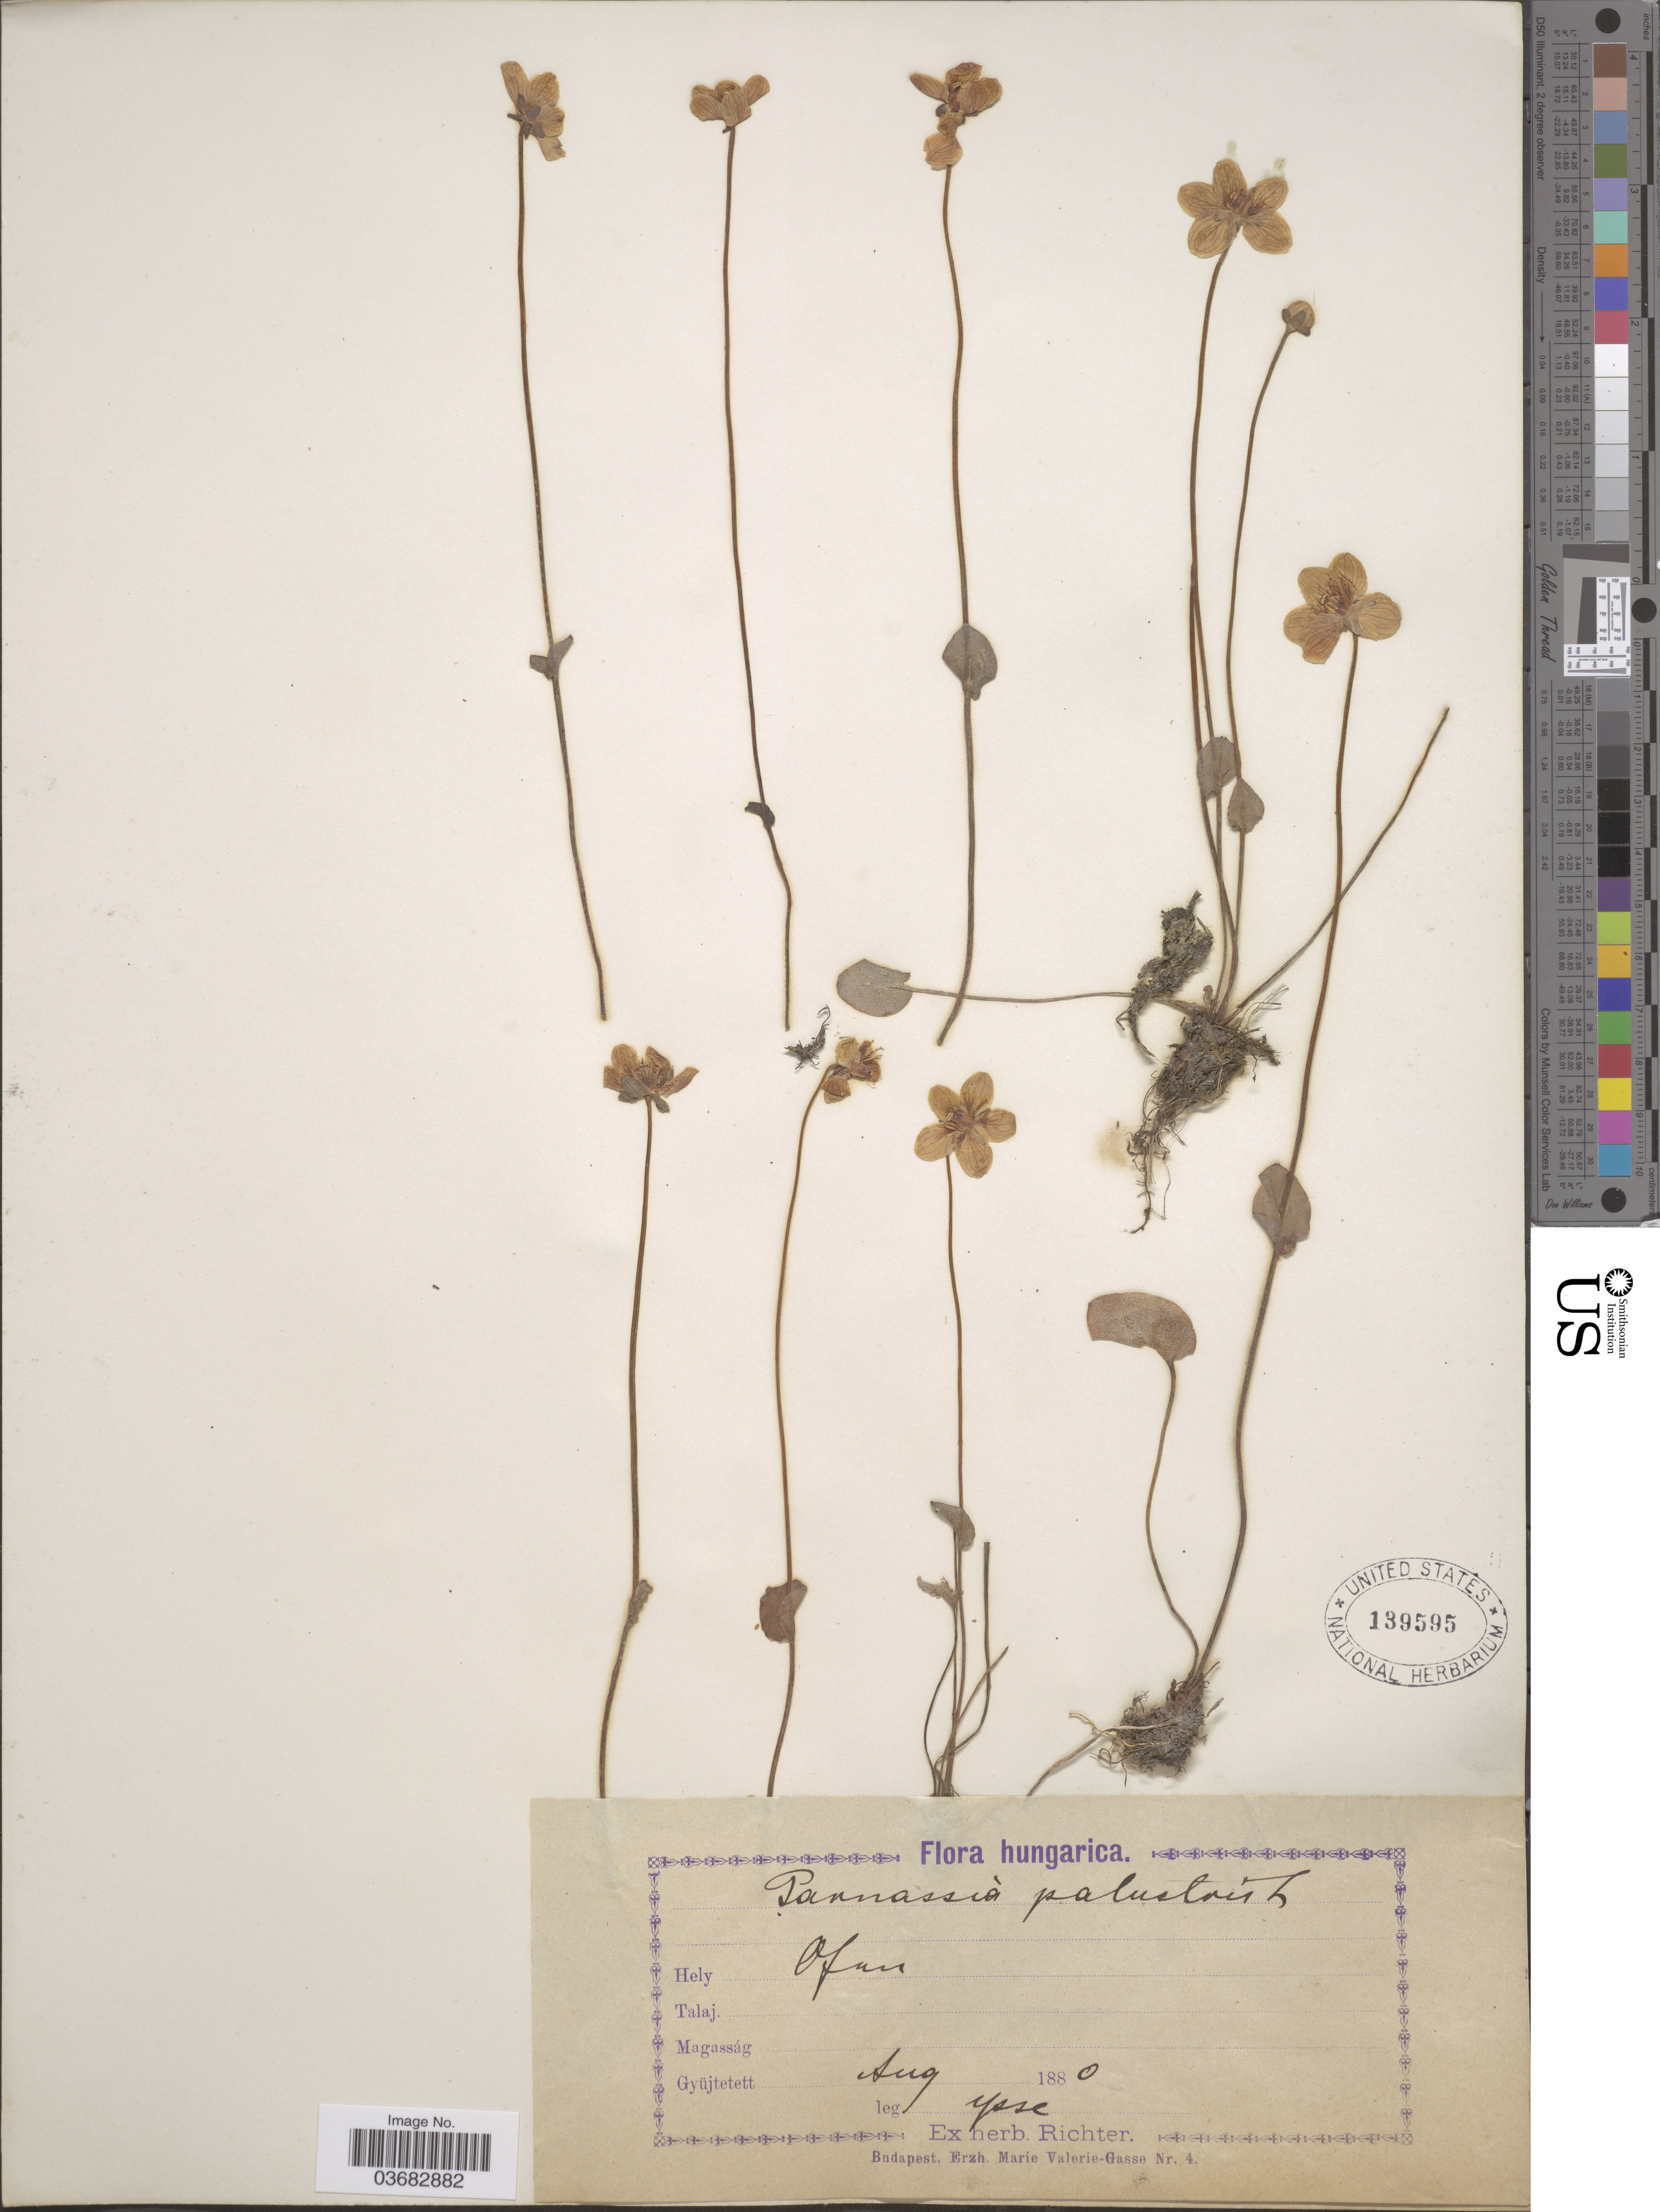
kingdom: Plantae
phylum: Tracheophyta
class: Magnoliopsida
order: Celastrales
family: Parnassiaceae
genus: Parnassia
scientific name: Parnassia palustris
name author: L.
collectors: Ex herb. L. Richter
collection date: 1880-08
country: Hungary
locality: Hungarica. Ofan.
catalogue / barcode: US 139595